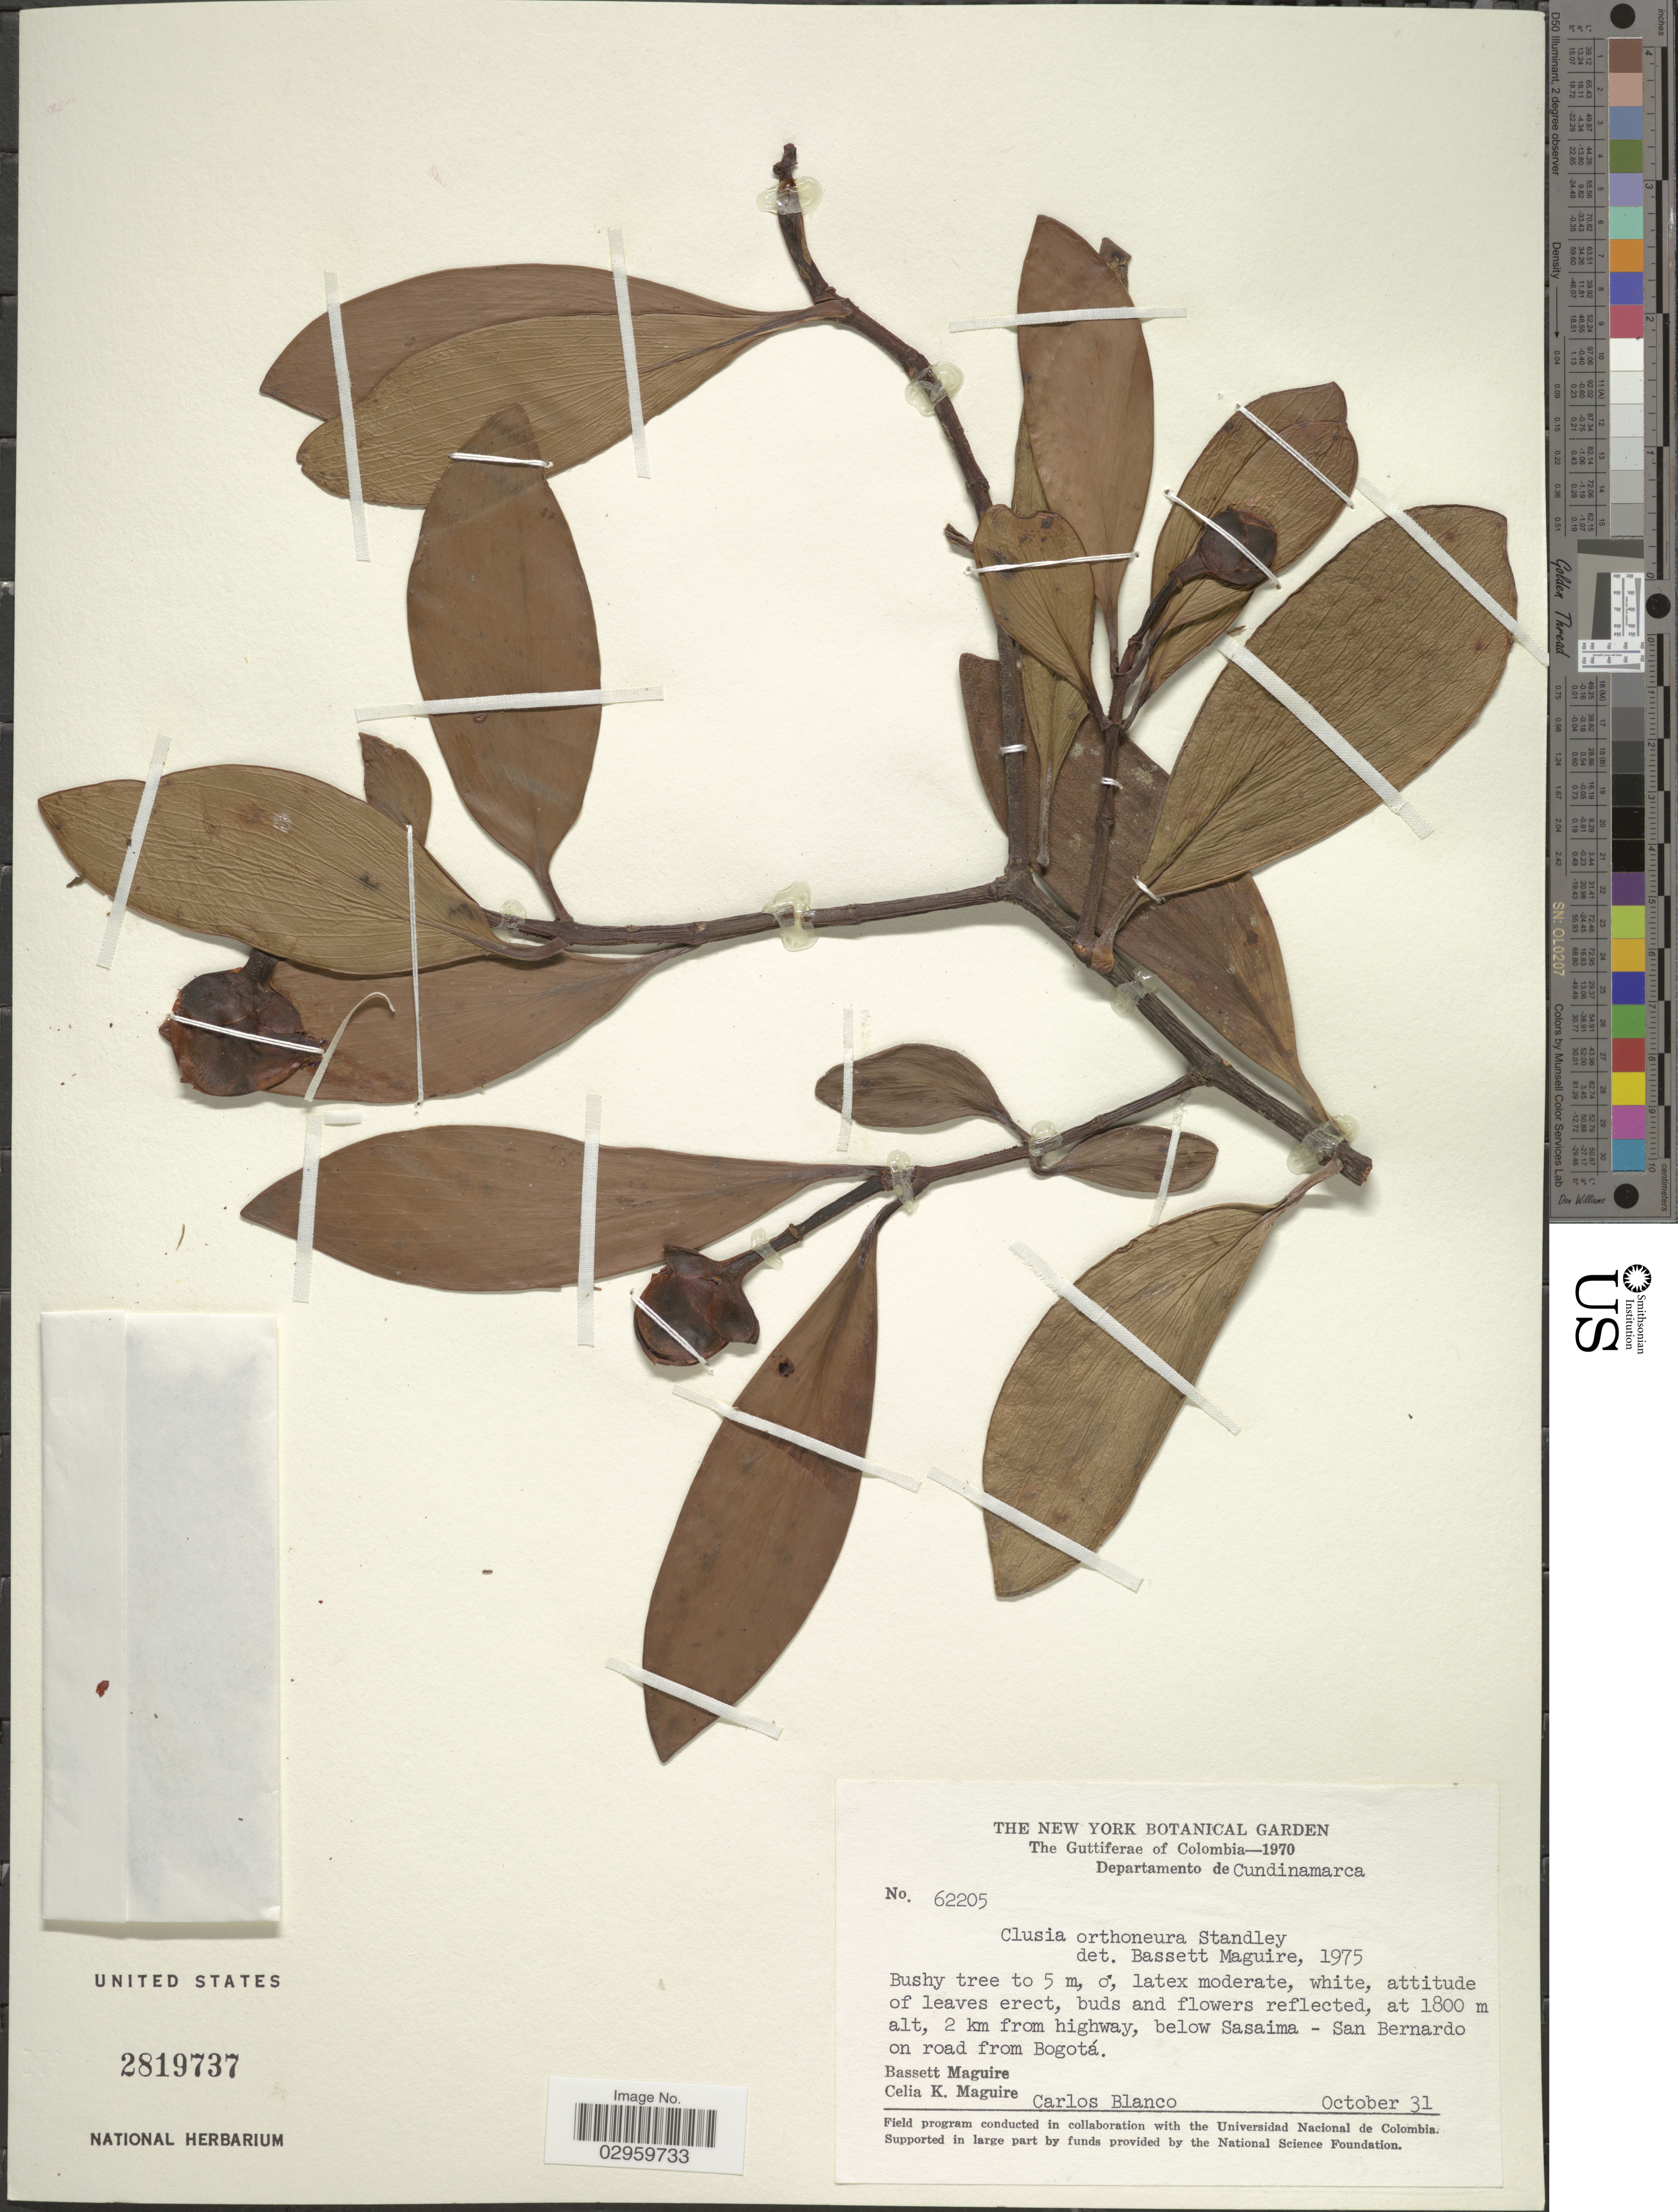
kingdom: Plantae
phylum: Tracheophyta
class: Magnoliopsida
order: Malpighiales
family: Clusiaceae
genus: Clusia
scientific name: Clusia orthoneura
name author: Standl.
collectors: B. Maguire, C. K. Maguire & C. Blanco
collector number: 62205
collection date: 1970-10-31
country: Colombia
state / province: Cundinamarca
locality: The Guttiferae of Colombia [unsure placement] Departamento de Cundinamarca. 2 km from highway, below Sasaima - San Bernardo on road from Bogotá.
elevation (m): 1800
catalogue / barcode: US 2819737